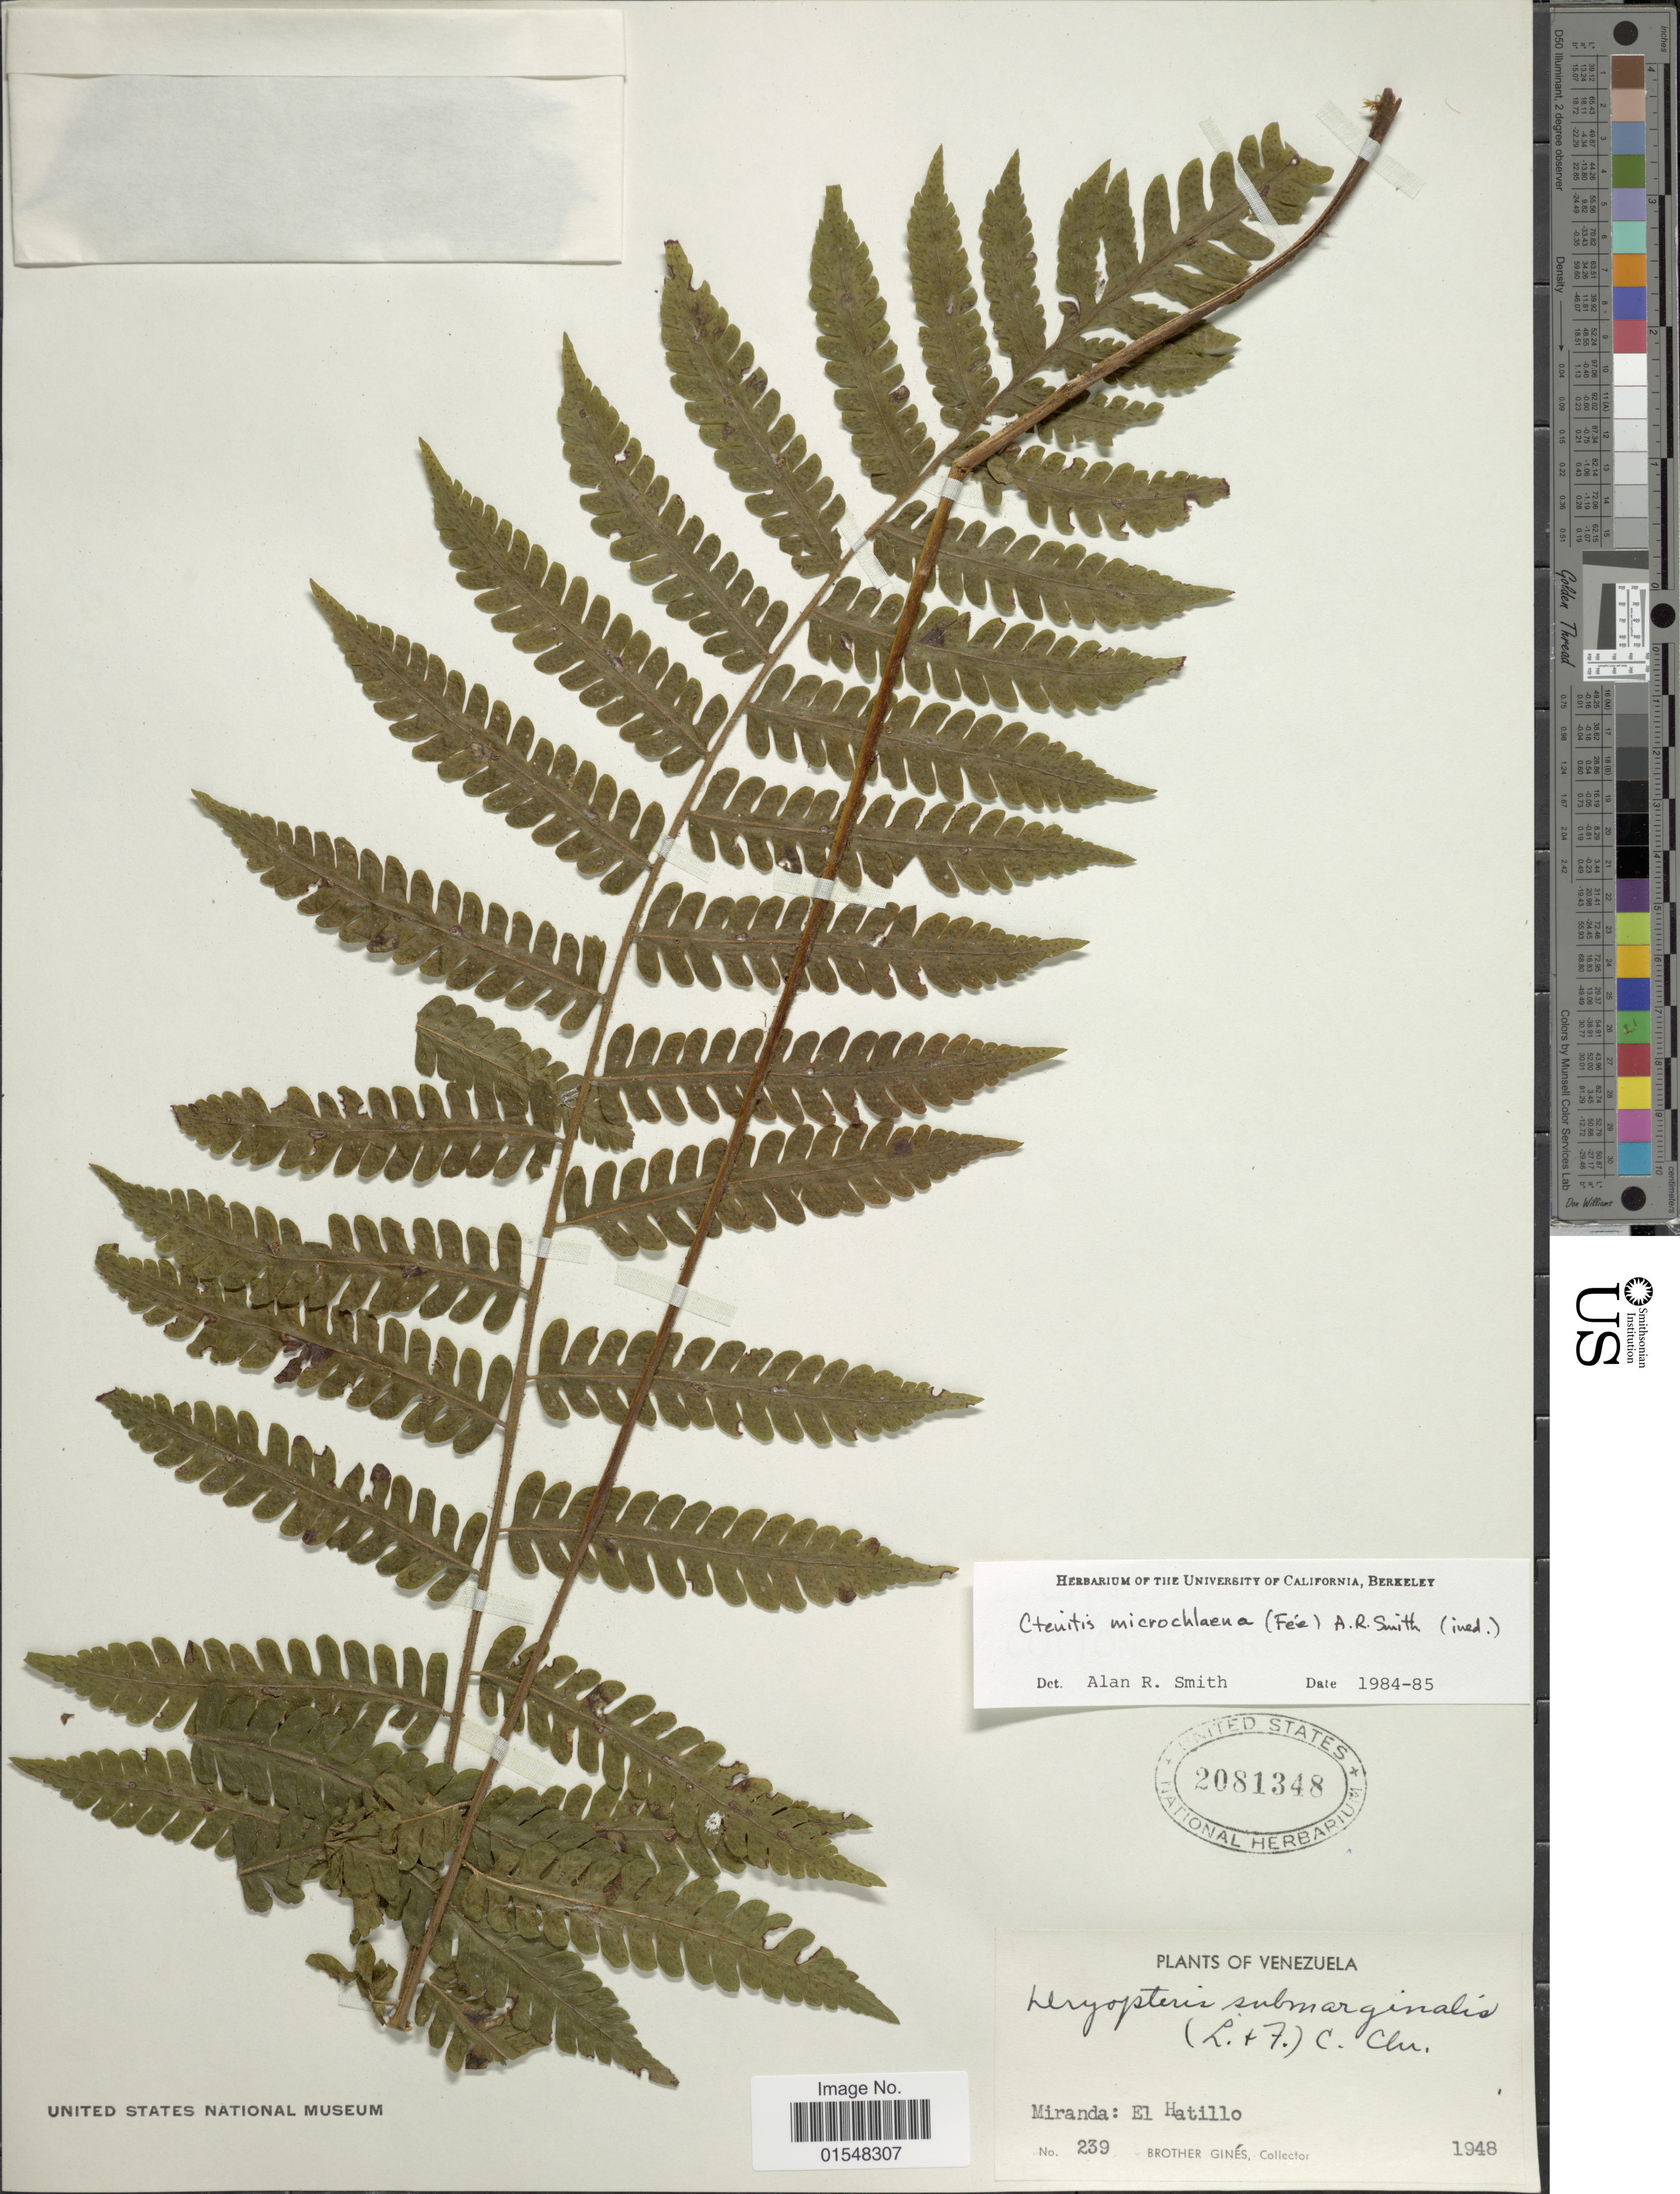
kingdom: Plantae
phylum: Tracheophyta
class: Polypodiopsida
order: Polypodiales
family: Dryopteridaceae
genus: Ctenitis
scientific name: Ctenitis microchlaena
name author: (Fée) Stolze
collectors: Bro. Gines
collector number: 239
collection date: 1948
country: Venezuela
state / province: Miranda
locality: El Hatillo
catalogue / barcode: US 2081348